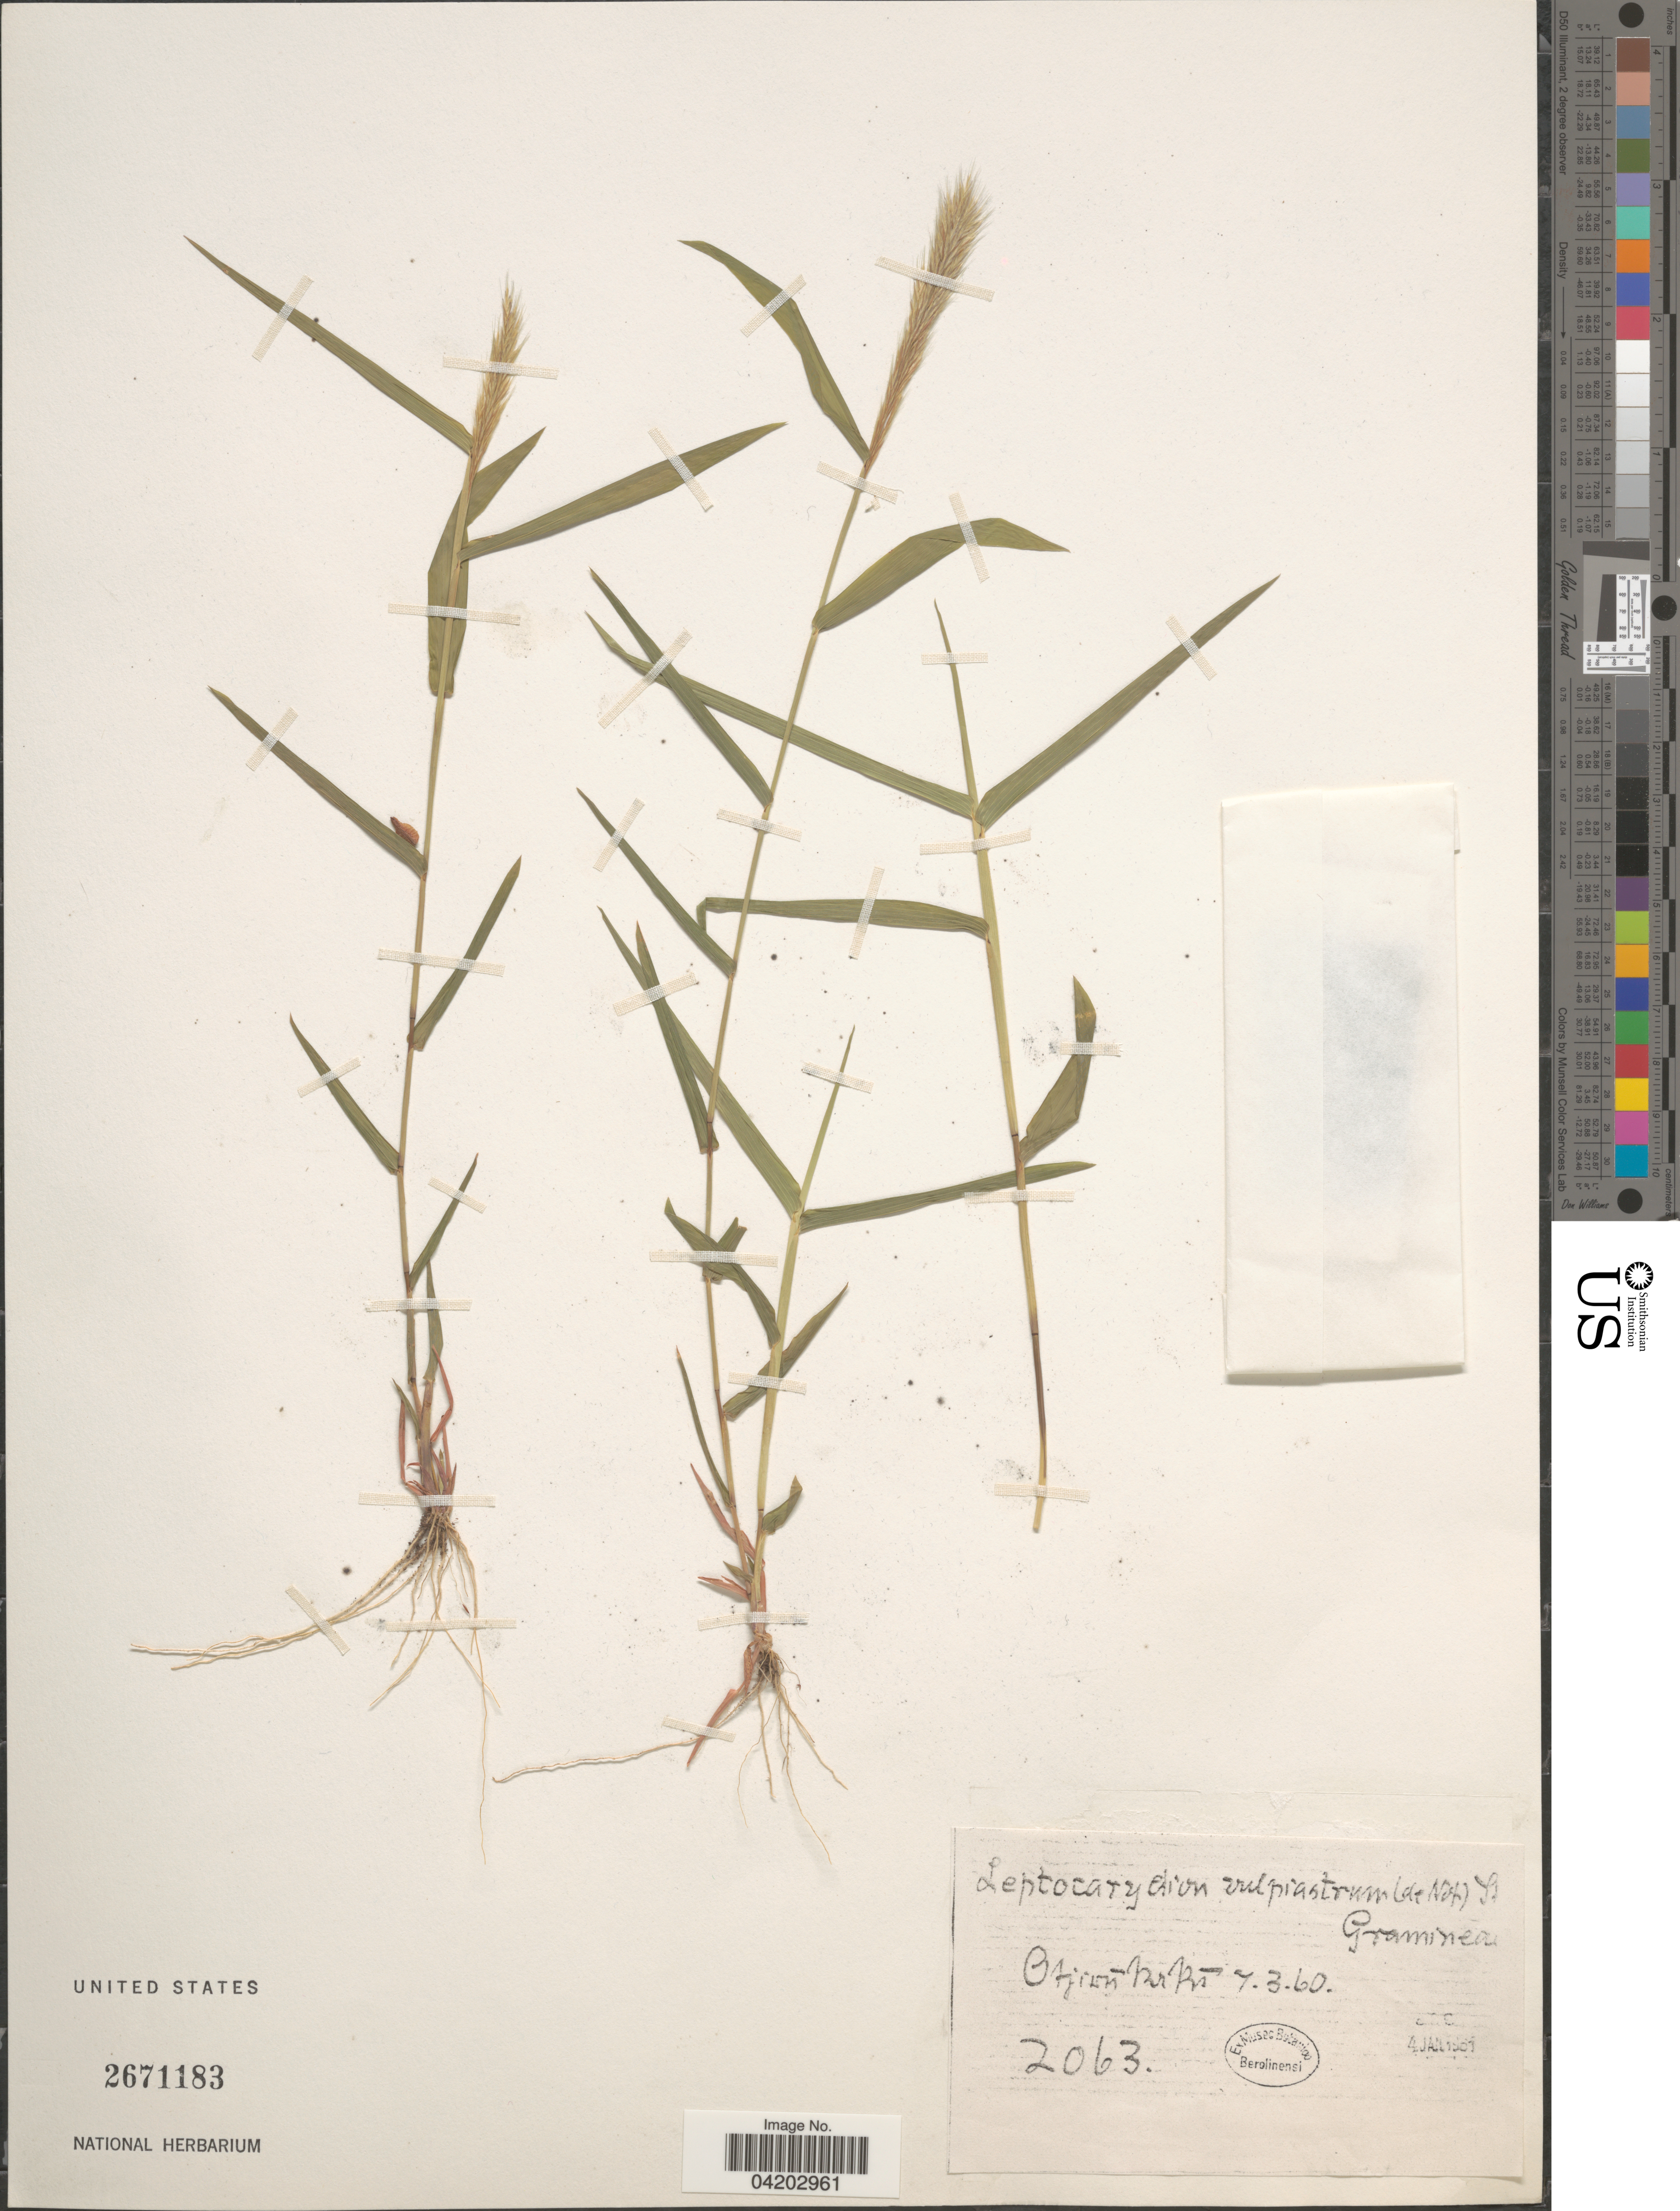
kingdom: Plantae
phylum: Tracheophyta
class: Liliopsida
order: Poales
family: Poaceae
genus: Leptocarydion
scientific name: Leptocarydion vulpiastrum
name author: (De Not.) Stapf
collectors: ex Museo Botanico Berolinensi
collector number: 2063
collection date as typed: Transcribed d/m/y: 7/3/60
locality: Otjiunkriki [interpreted].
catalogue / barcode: US 2671183